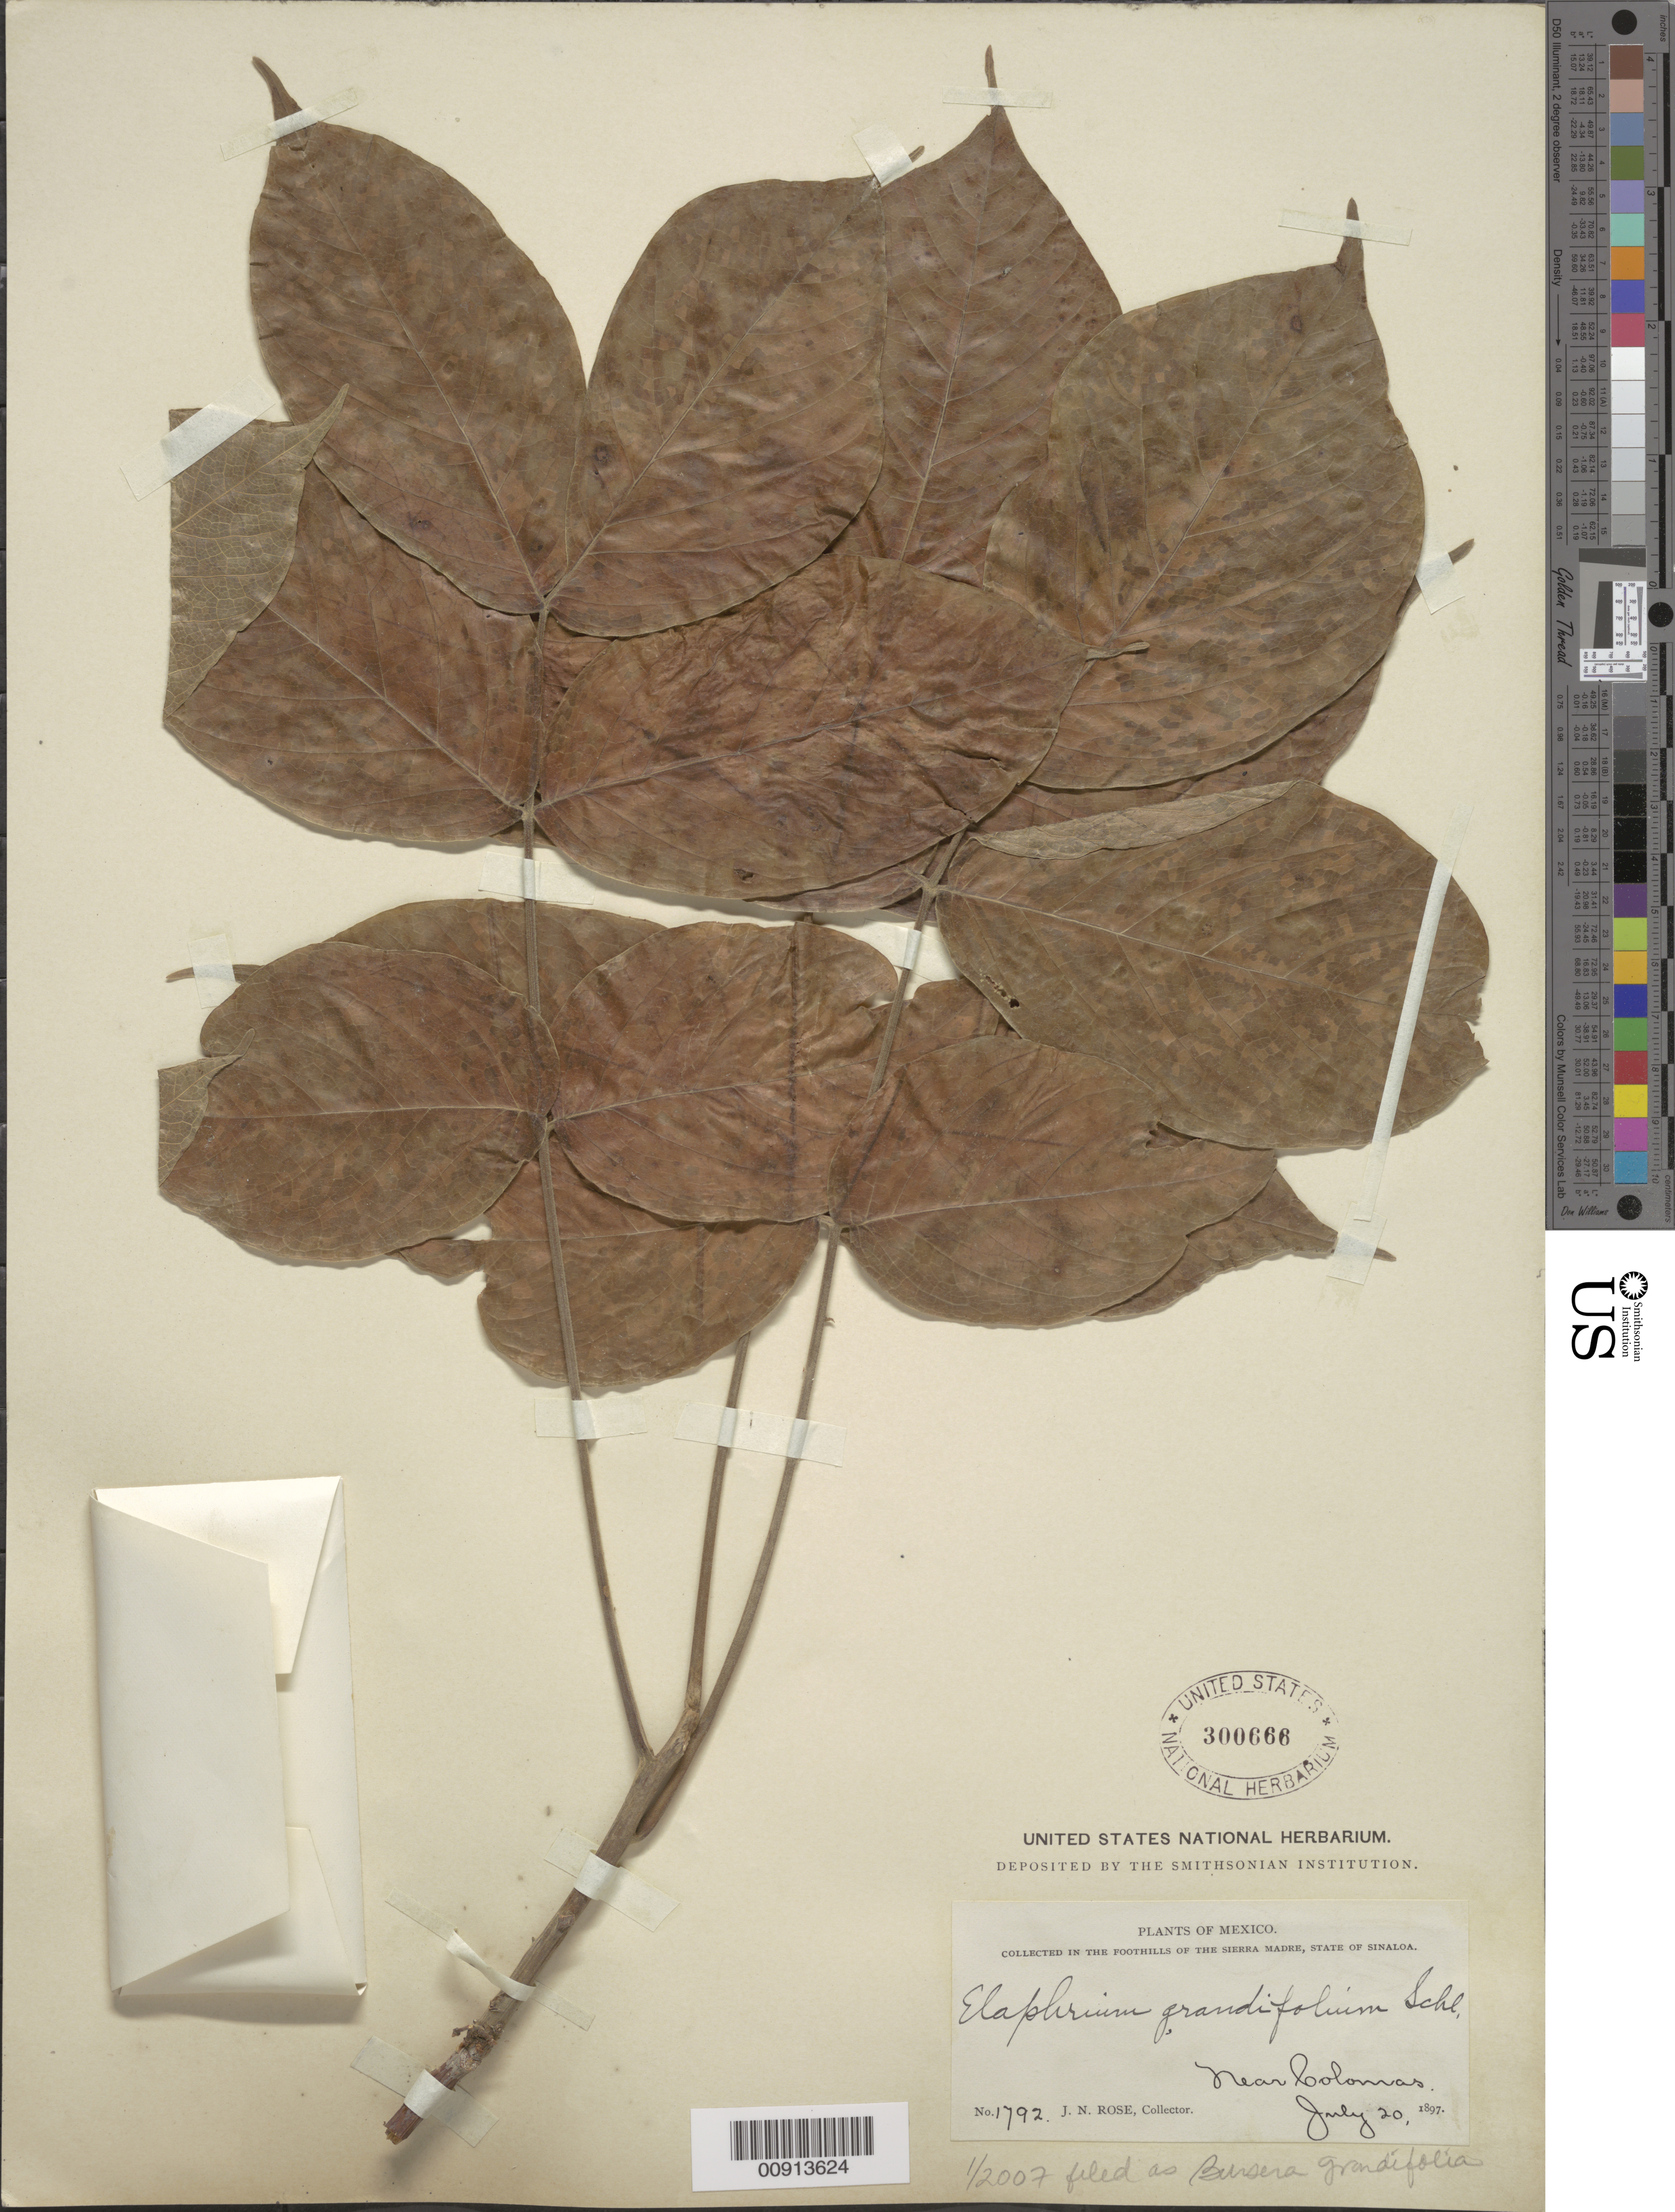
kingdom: Plantae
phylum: Tracheophyta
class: Magnoliopsida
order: Sapindales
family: Burseraceae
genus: Bursera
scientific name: Bursera grandifolia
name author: (Schltdl.) Engl.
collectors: J. N. Rose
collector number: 1792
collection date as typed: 20 Jul 1897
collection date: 1897-07-20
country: Mexico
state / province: Sinaloa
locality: Near Colomas in the foothills of the Sierra Madre, State of Sinaloa.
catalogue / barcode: US 300666